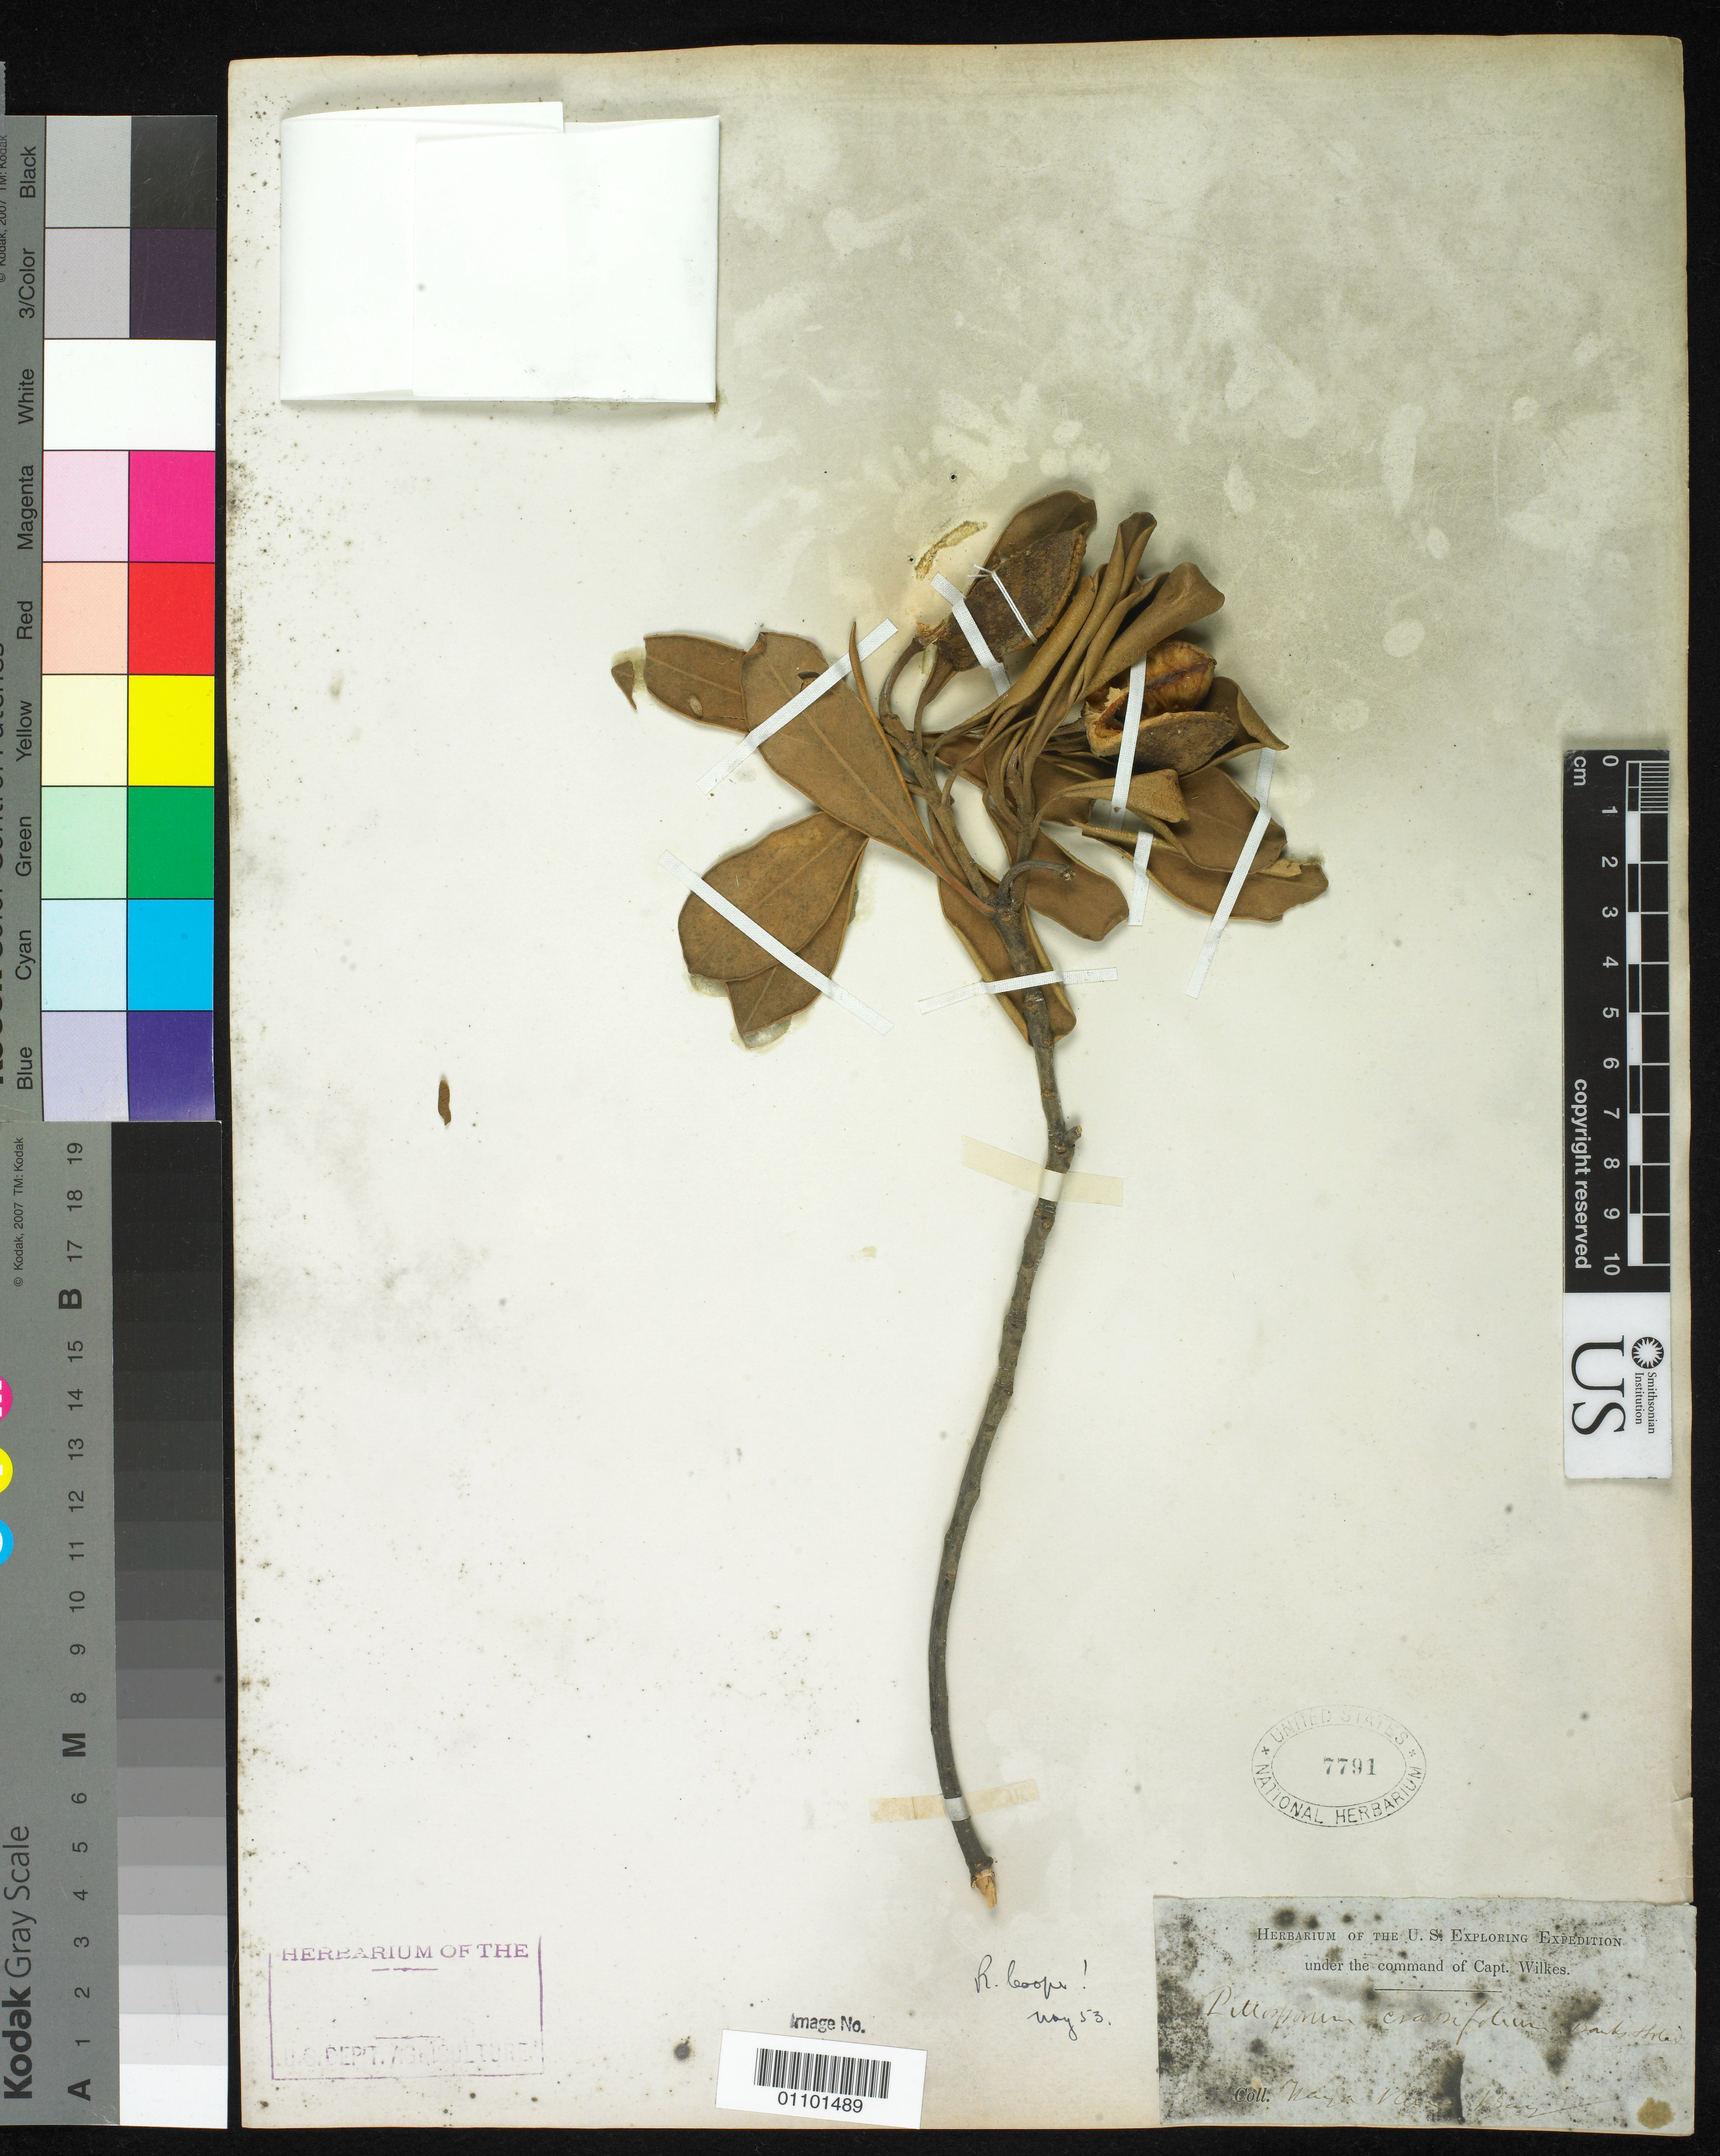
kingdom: Plantae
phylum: Tracheophyta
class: Magnoliopsida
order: Apiales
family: Pittosporaceae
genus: Pittosporum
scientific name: Pittosporum crassifolium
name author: Banks & Sol. ex A. Cunn.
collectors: Wilkes Explor. Exped.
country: New Zealand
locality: Waya-rasnu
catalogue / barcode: US 7791